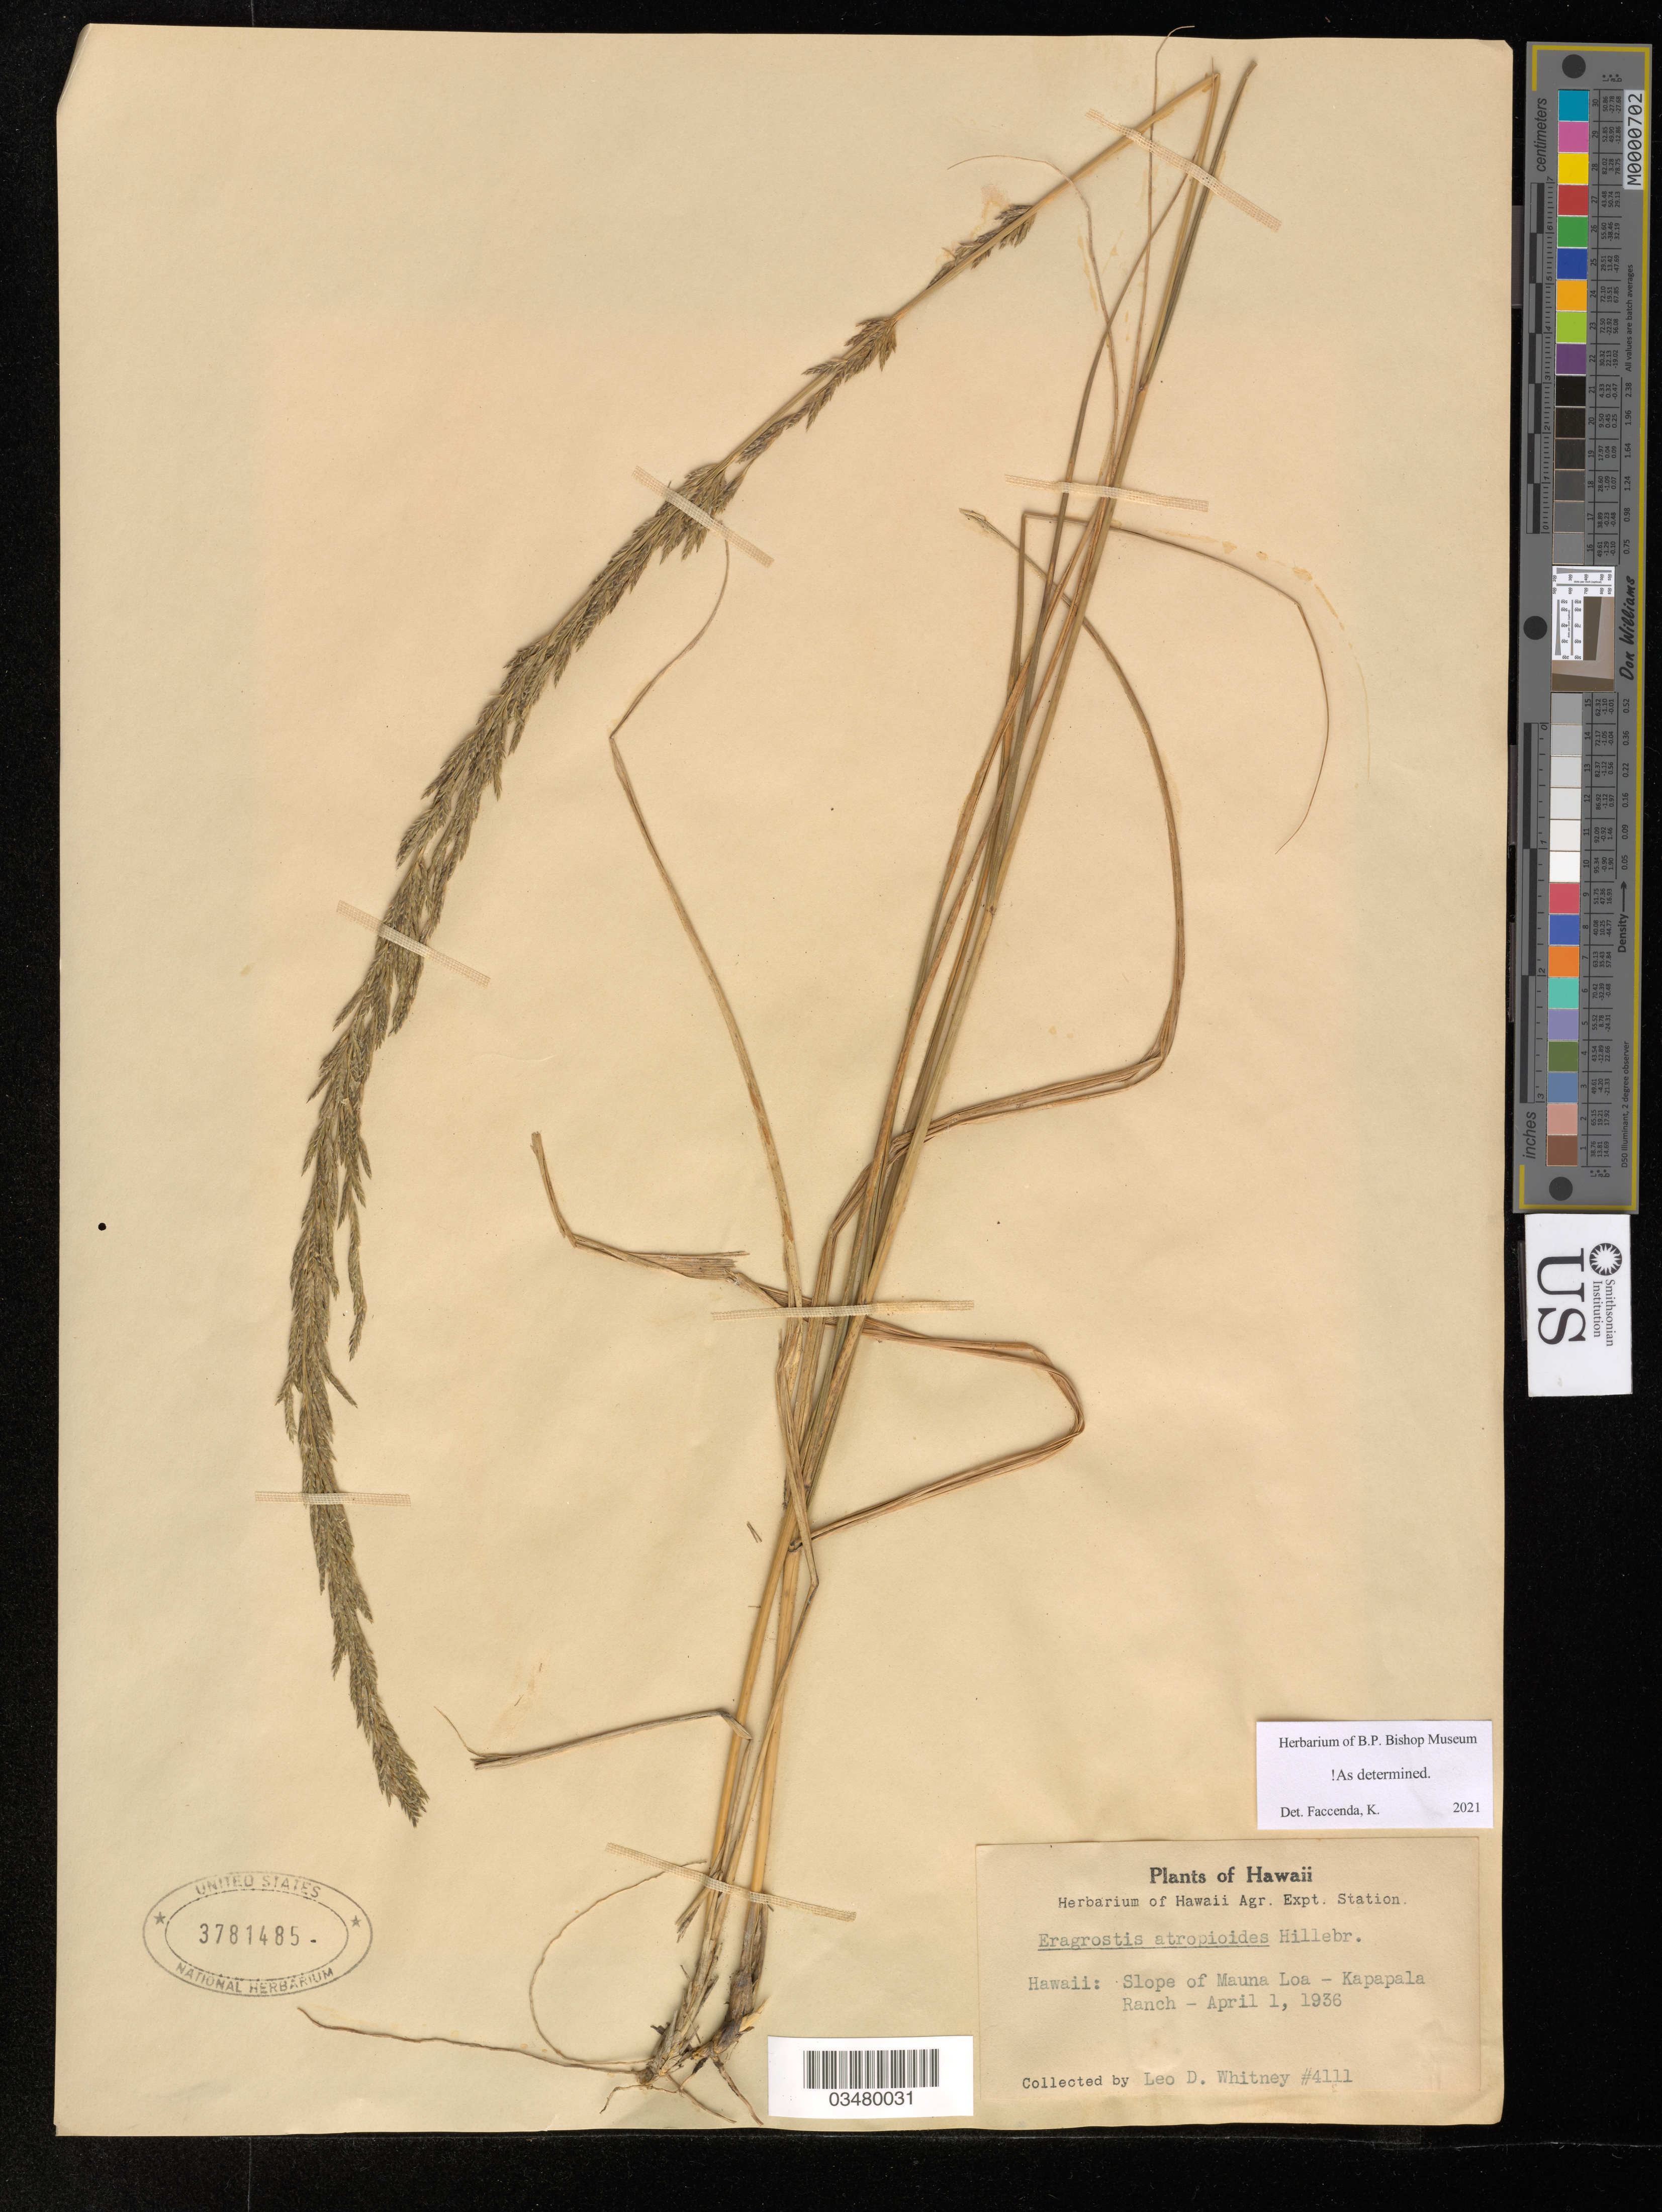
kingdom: Plantae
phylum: Tracheophyta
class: Liliopsida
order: Poales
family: Poaceae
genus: Eragrostis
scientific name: Eragrostis atropioides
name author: Hillebr.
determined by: Faccenda, K.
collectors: L. Whitney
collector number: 4111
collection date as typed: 1 Apr 1936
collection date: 1936-04-01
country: United States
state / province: Hawaii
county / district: Hawaii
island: Hawaii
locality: Slopes of Mauna Loa, Kapapala Ranch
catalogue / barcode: US 3781485